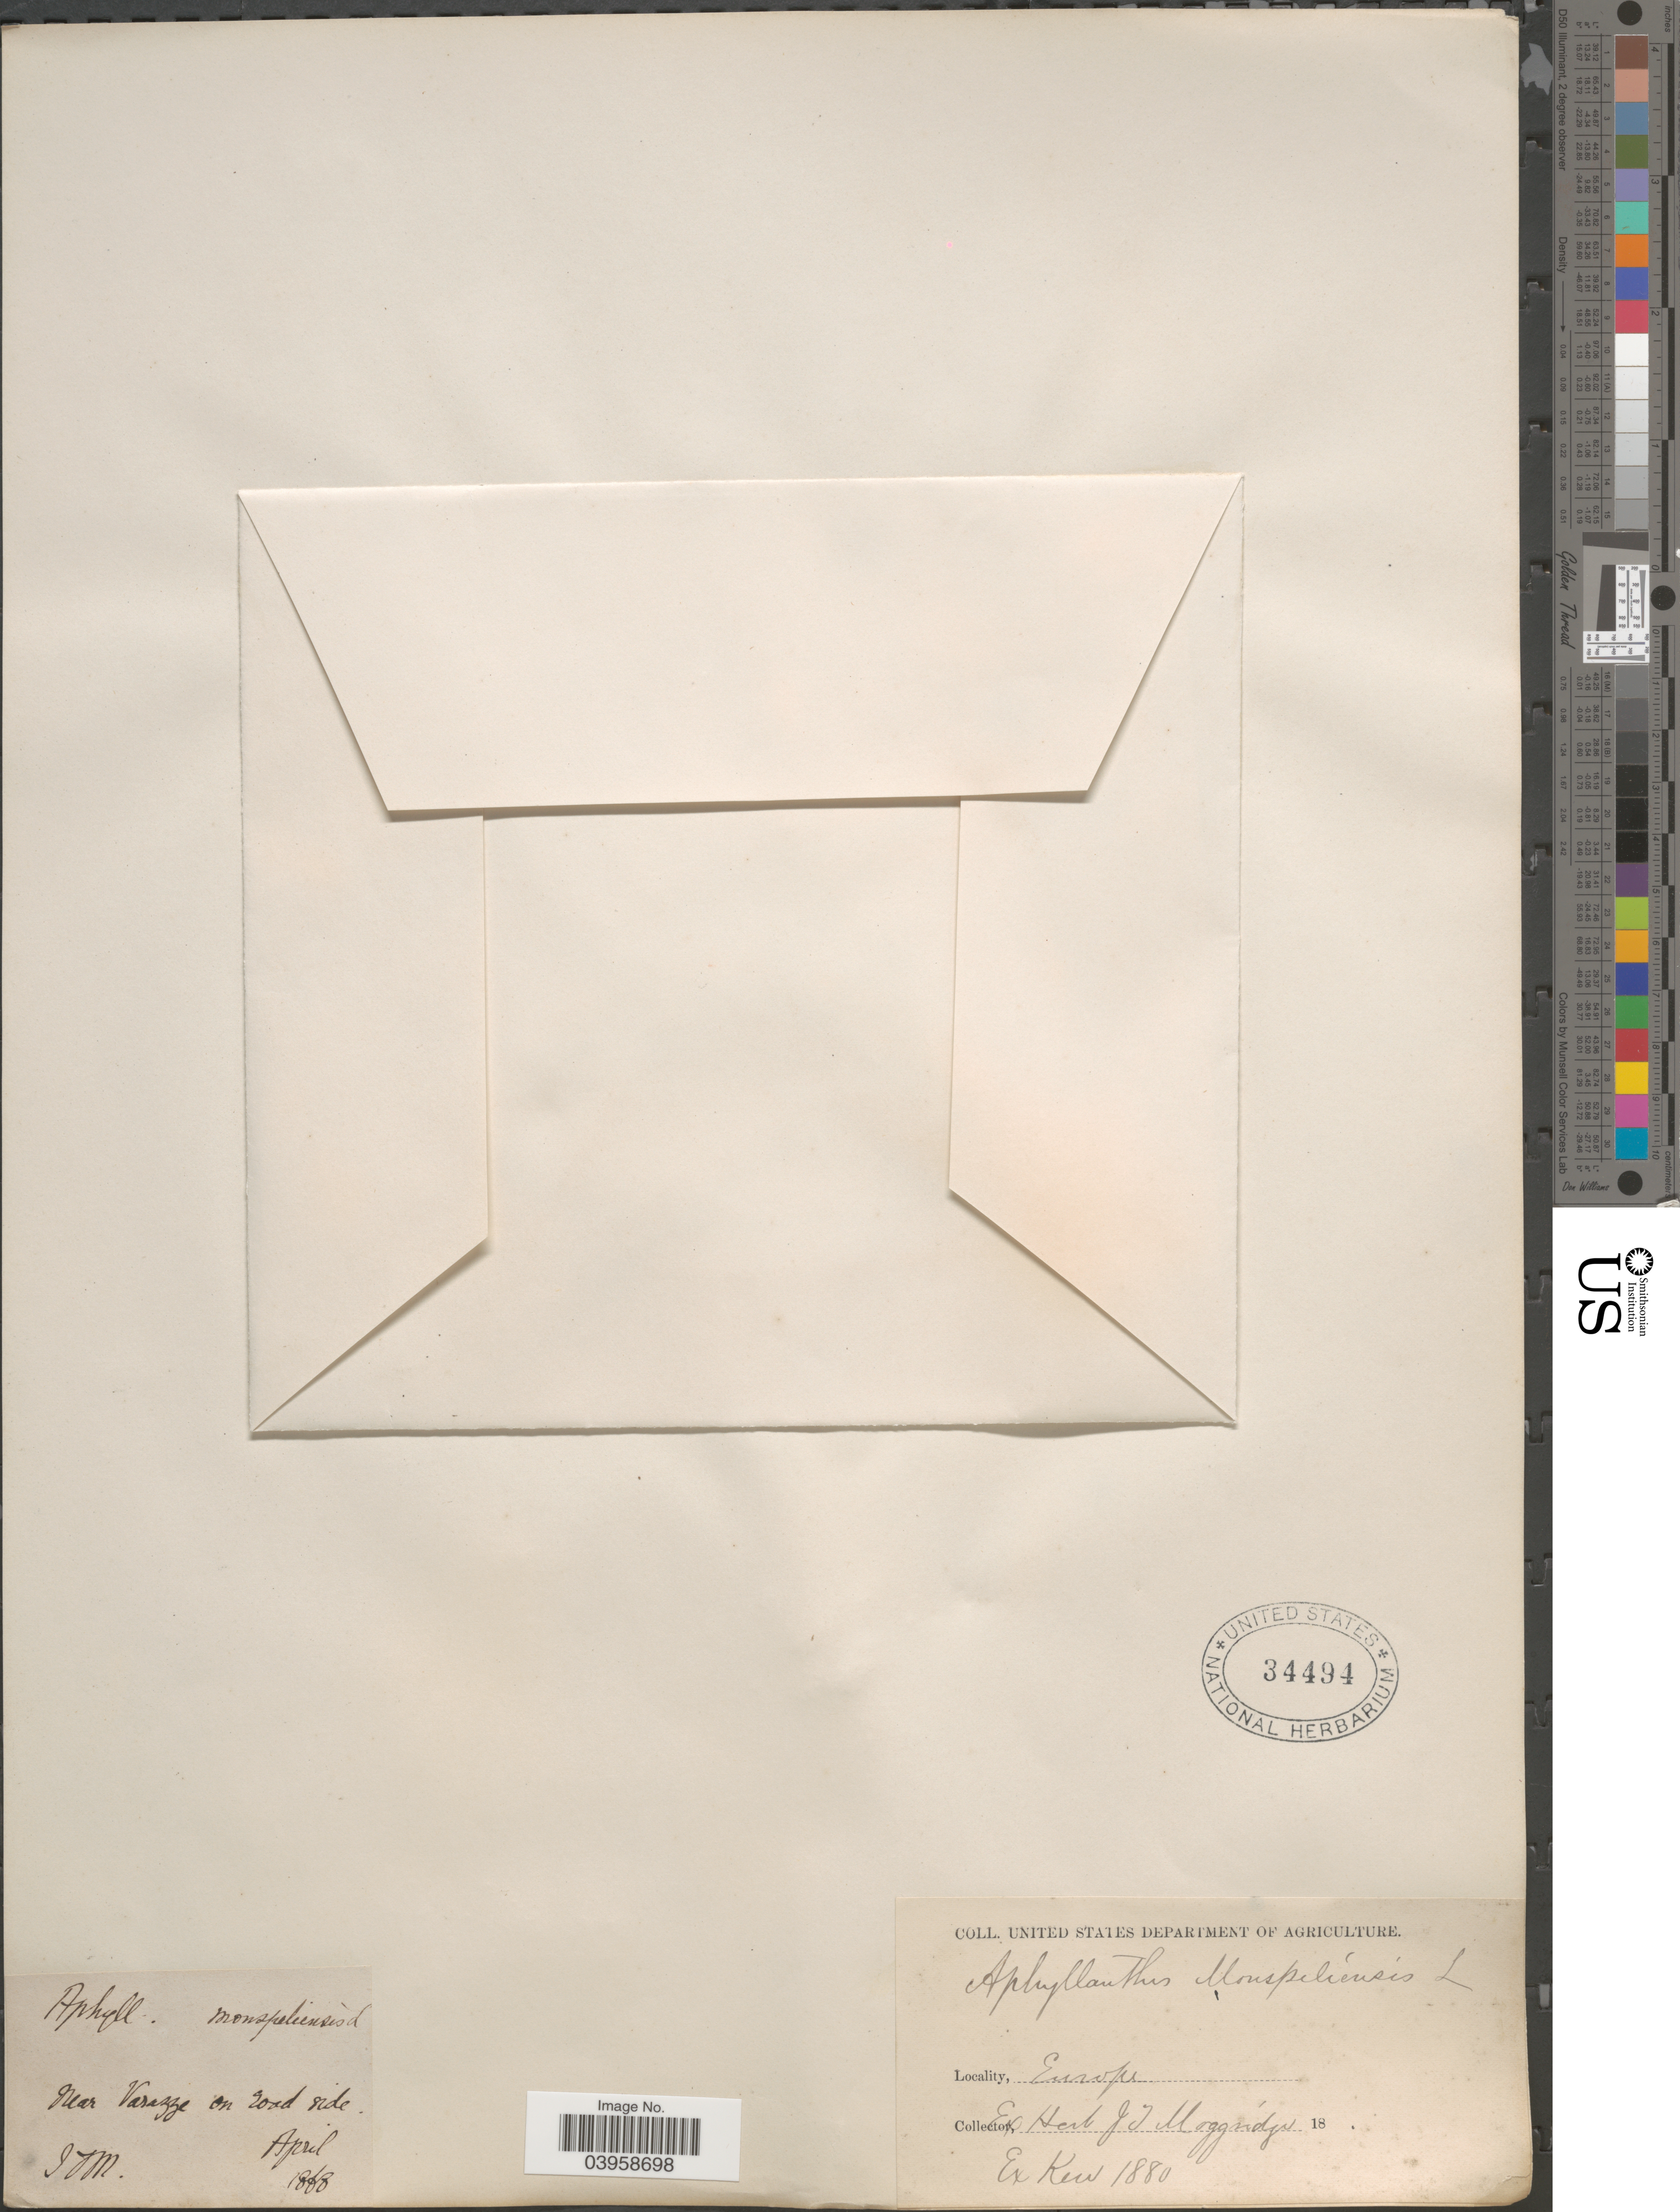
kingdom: Plantae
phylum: Tracheophyta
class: Liliopsida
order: Asparagales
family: Asparagaceae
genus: Aphyllanthes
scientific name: Aphyllanthes monspeliensis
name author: L.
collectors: I. Moggridge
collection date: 1868-04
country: Italy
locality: Near Varazze on road side. Europe.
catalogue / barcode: US 34494